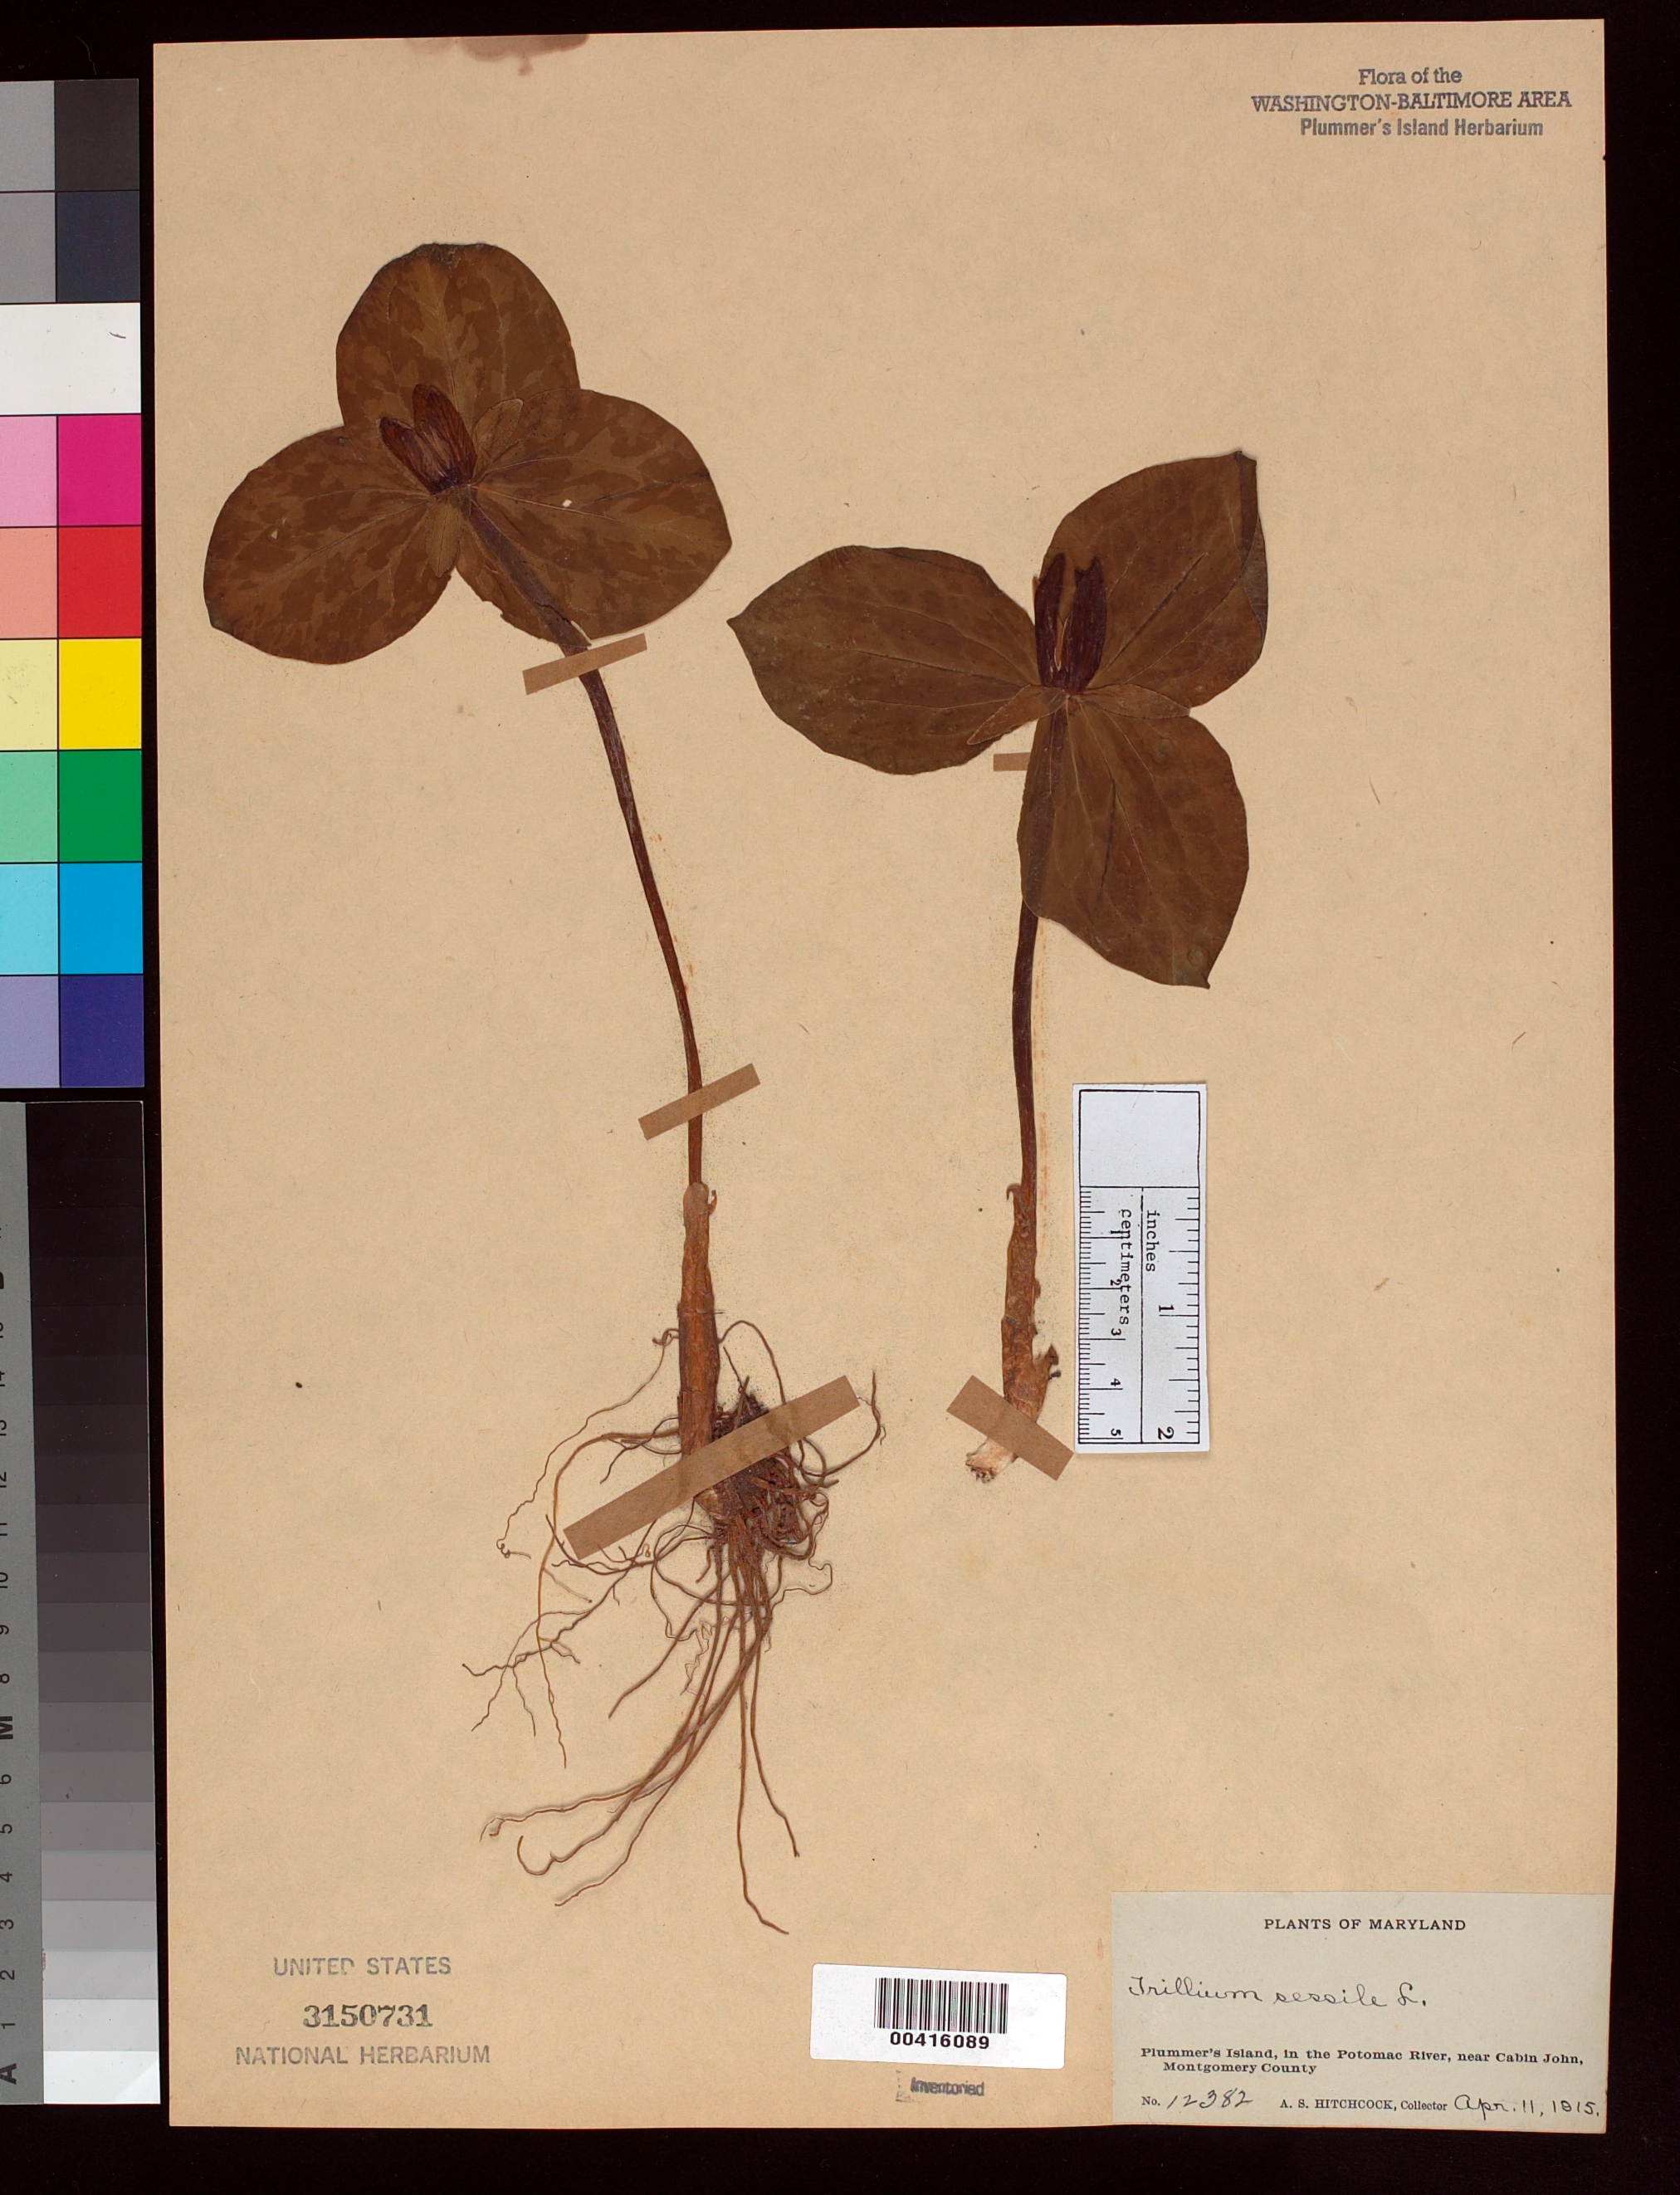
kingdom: Plantae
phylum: Tracheophyta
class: Liliopsida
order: Liliales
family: Melanthiaceae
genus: Trillium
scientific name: Trillium sessile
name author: L.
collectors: A. S. Hitchcock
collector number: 12382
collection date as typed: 11 Apr 1915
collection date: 1915-04-11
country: United States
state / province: Maryland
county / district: Montgomery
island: Plummers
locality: Plummer's Island C. & O. Canal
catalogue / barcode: US 3150731